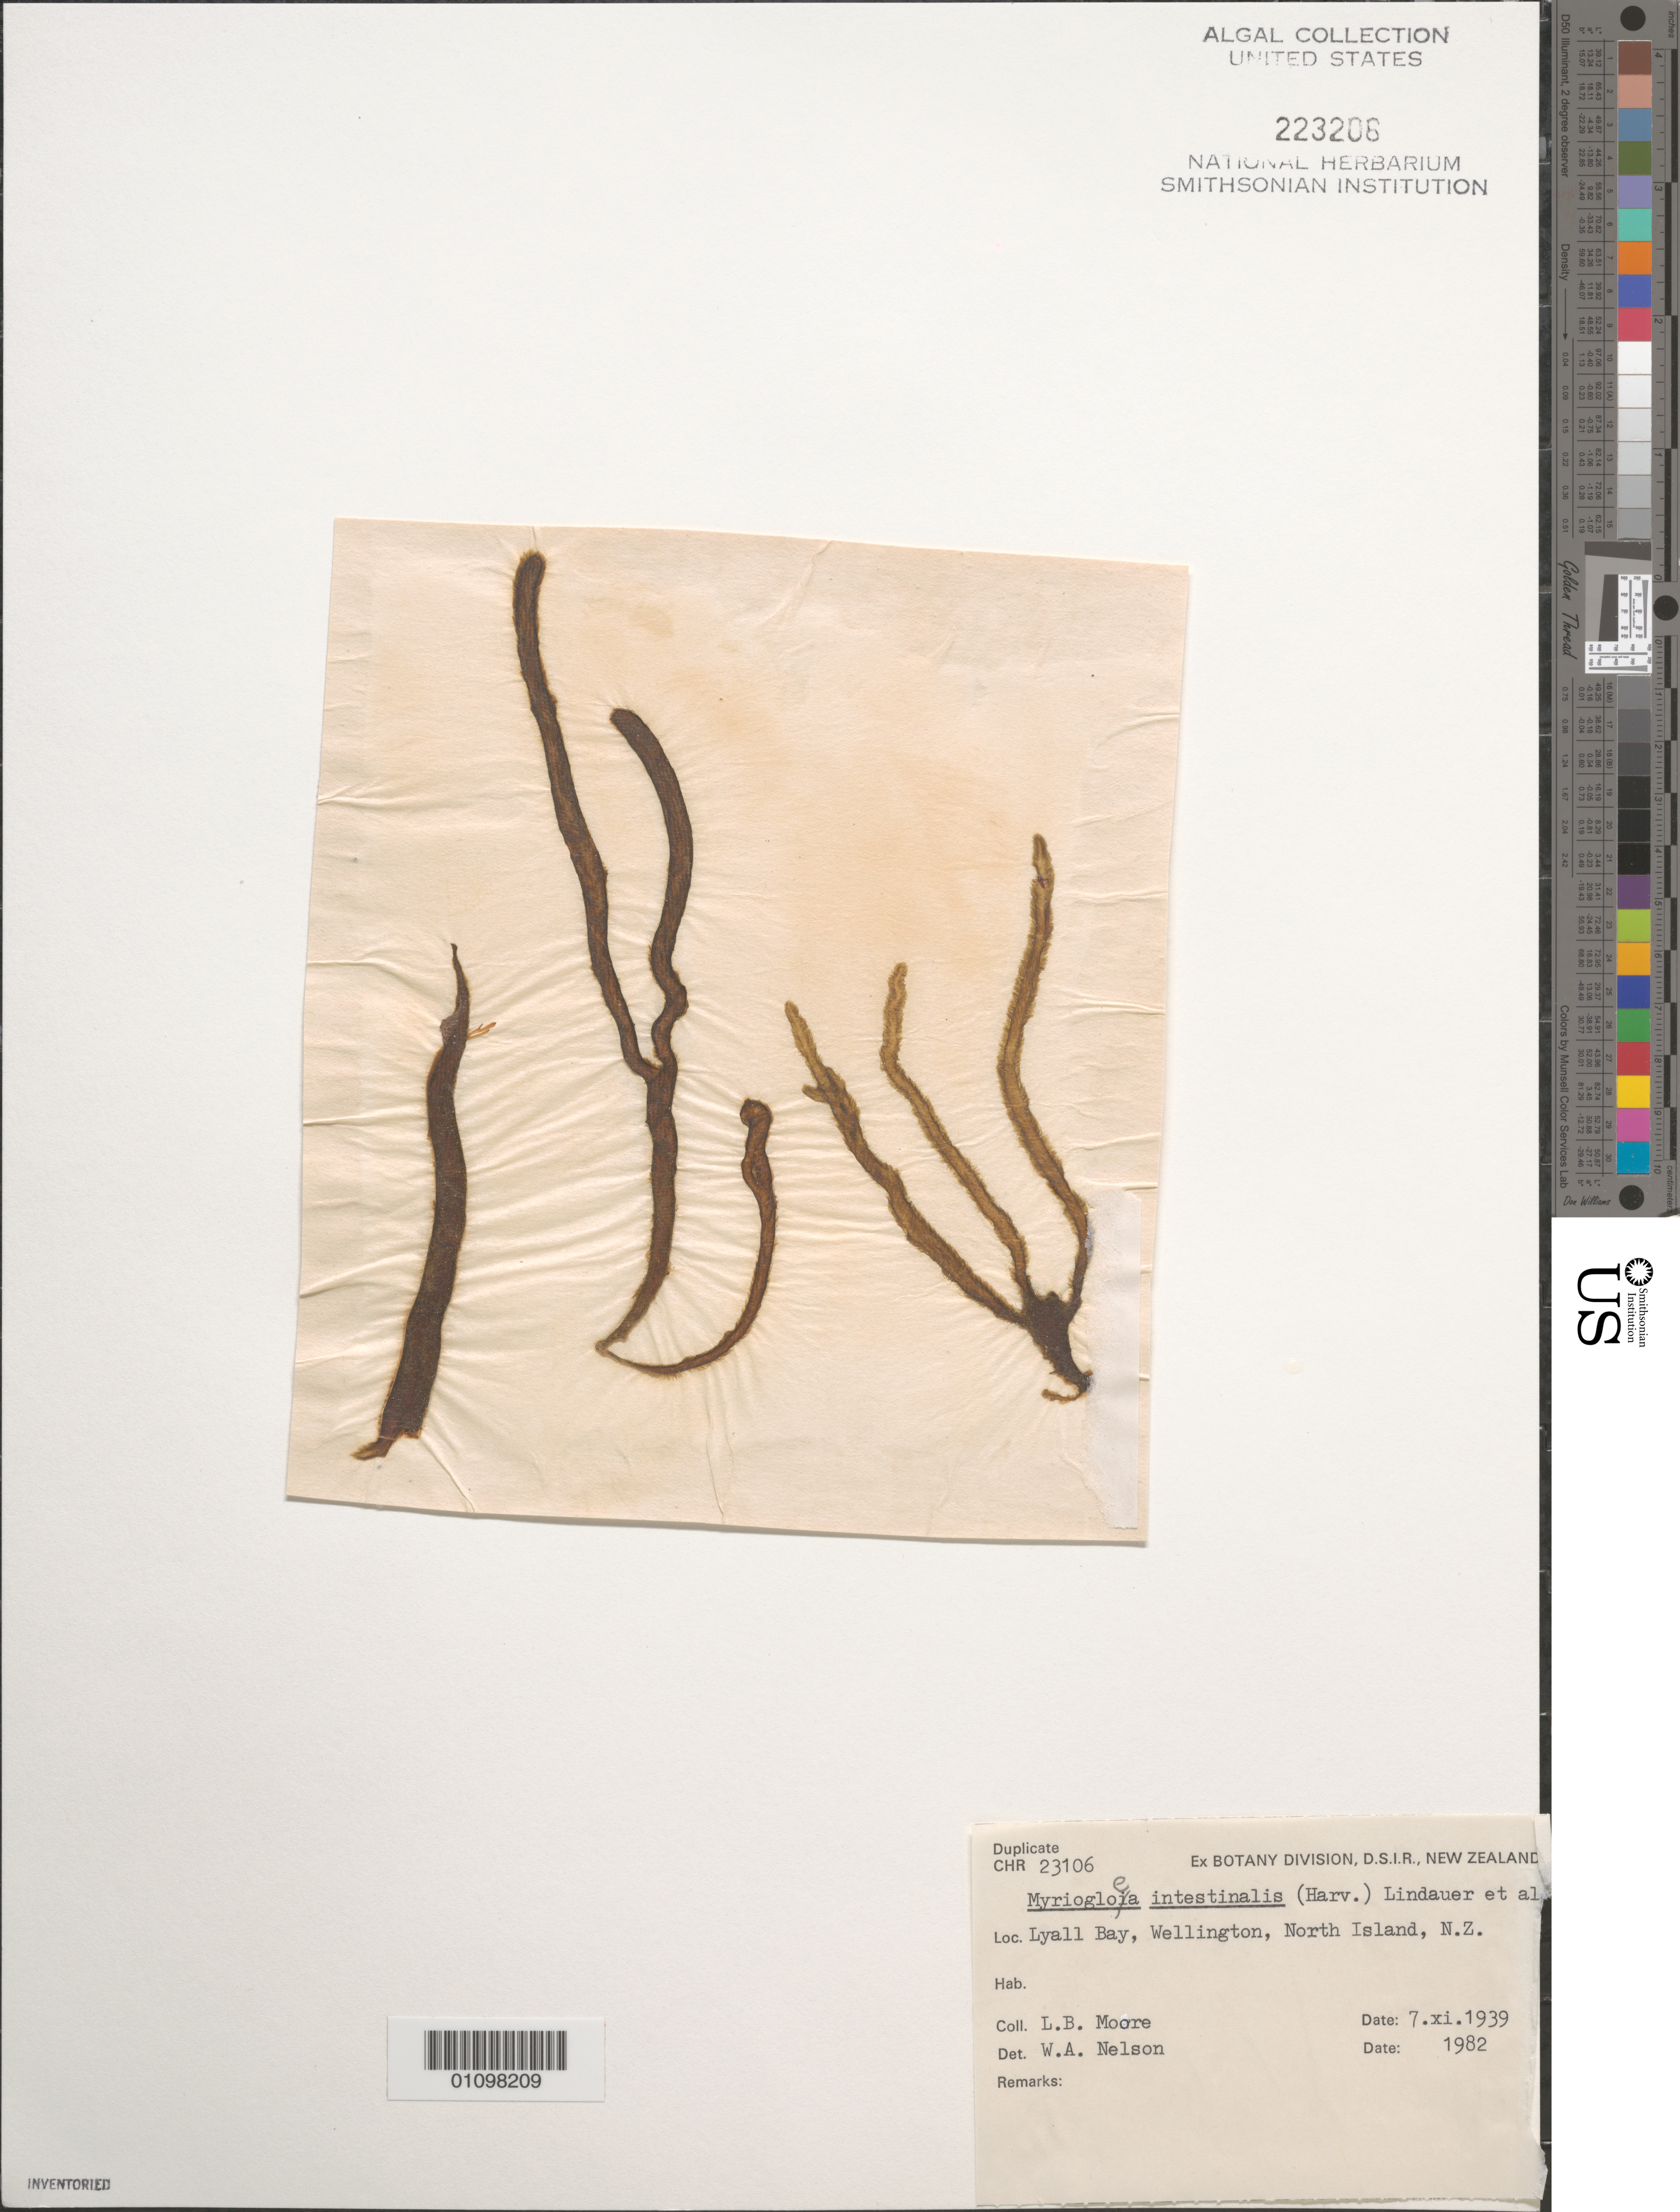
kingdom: Chromista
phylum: Ochrophyta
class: Phaeophyceae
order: Ectocarpales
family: Chordariaceae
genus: Myriogloea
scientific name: Myriogloea intestinalis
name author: (Harv.) Lindauer et al.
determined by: Nelson, W. A.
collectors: L. Moore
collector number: Duplicate CHR 23106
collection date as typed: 07 Nov 1939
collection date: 1939-11-07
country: New Zealand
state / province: Wellington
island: North Island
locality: Lyall Bay, Wellington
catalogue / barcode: US 223206